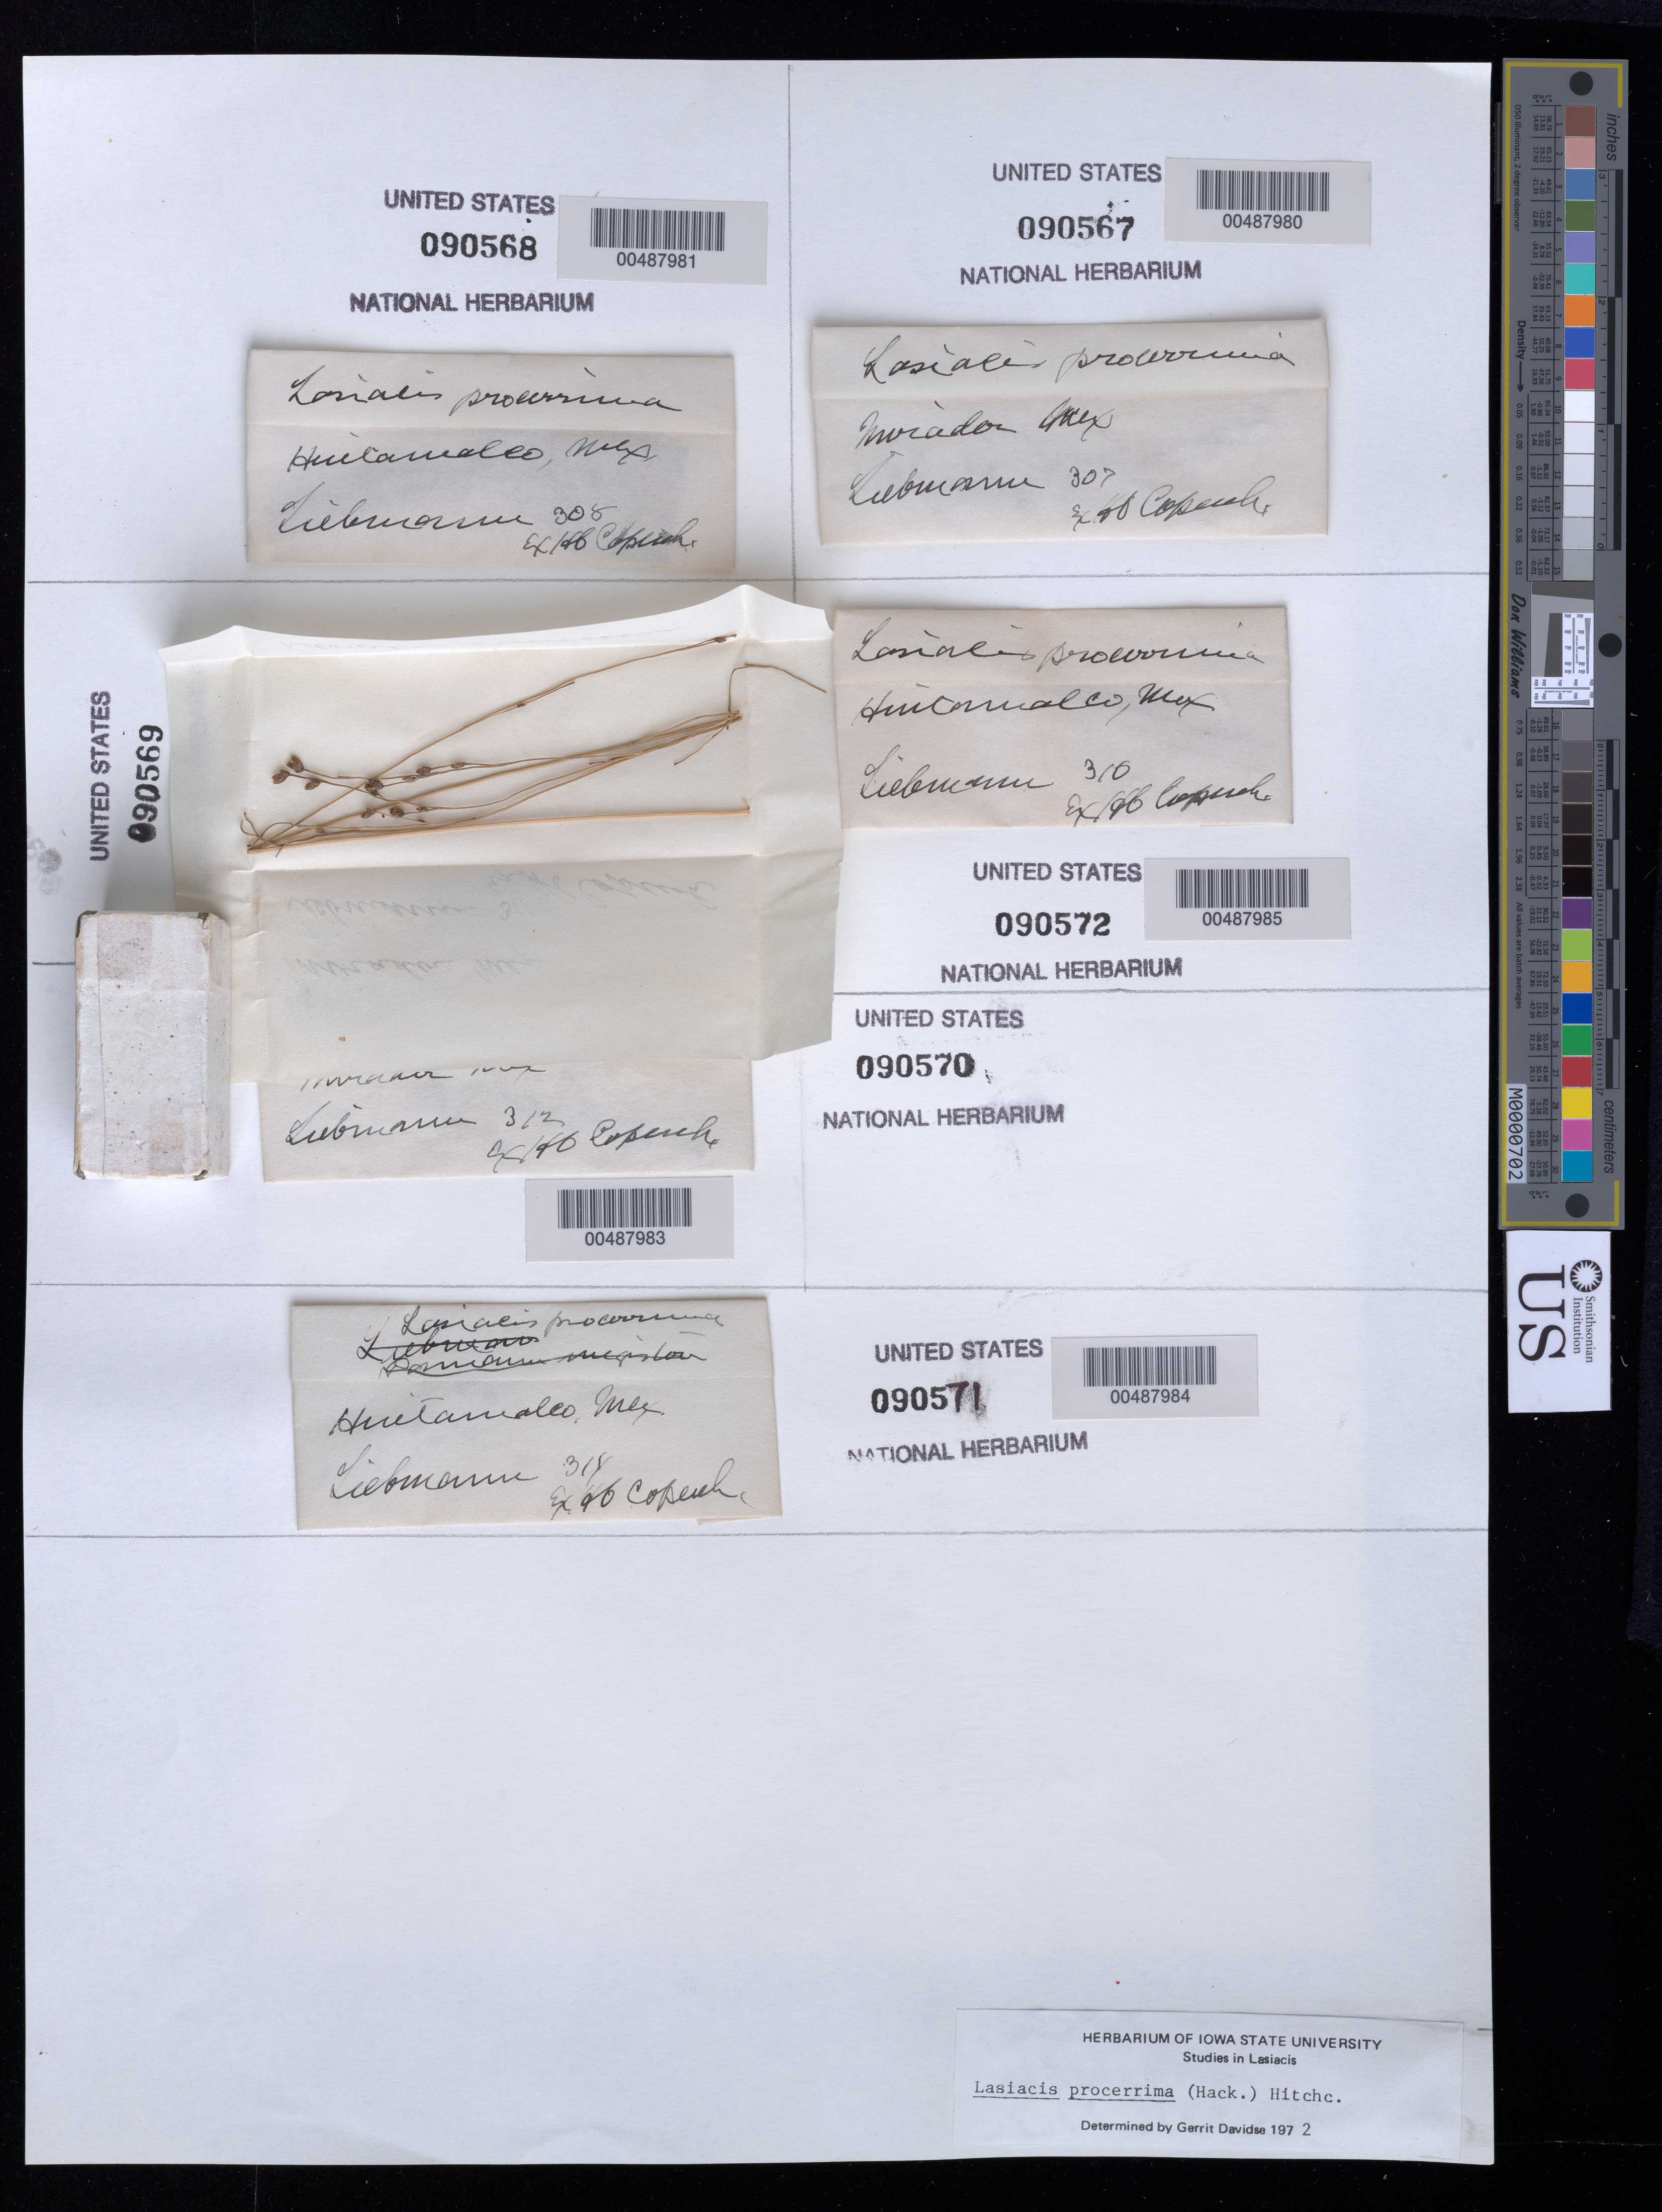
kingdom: Plantae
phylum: Tracheophyta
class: Liliopsida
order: Poales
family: Poaceae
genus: Lasiacis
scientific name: Lasiacis procerrima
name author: (Hack.) Hitchc.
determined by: Davidse, Gerrit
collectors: F. M. Liebmann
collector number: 311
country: Mexico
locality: Mirador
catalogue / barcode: US 90569